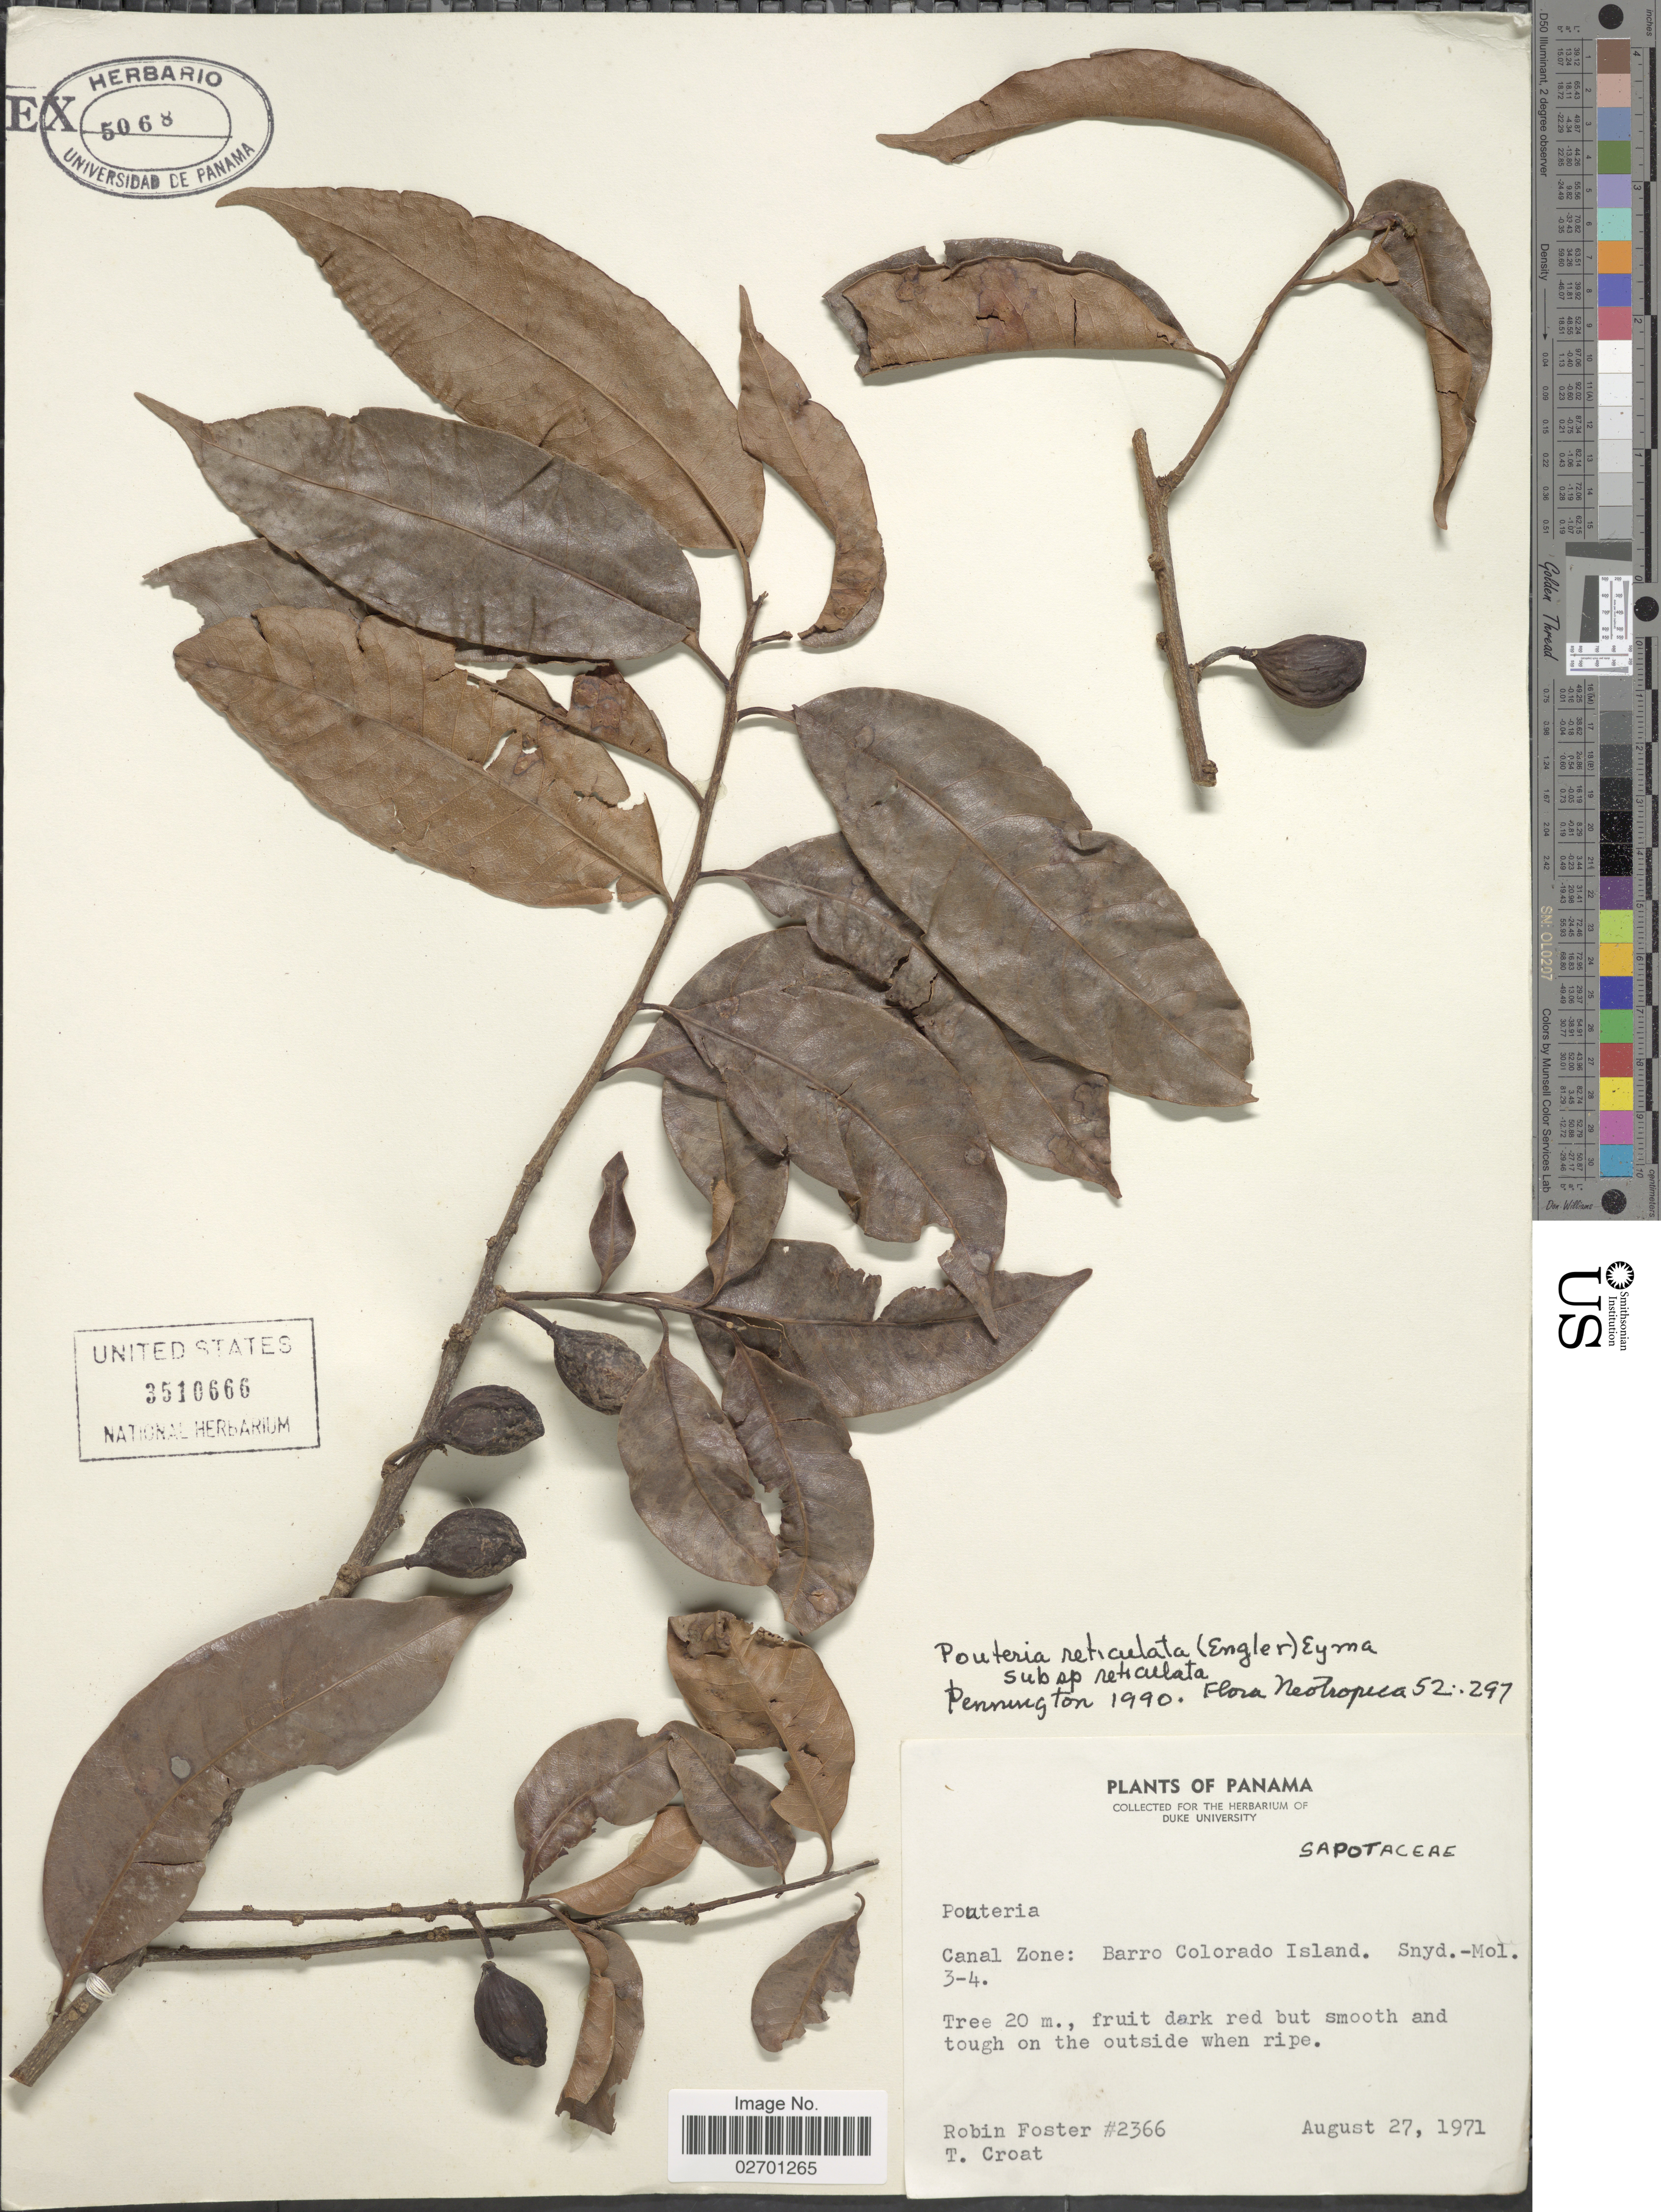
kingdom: Plantae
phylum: Tracheophyta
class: Magnoliopsida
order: Ericales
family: Sapotaceae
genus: Pouteria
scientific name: Pouteria reticulata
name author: (Engl.) Eyma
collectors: R. B. Foster & T. B. Croat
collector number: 2366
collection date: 1971-08-27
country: Panama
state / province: Panamá Oeste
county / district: Canal Zone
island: Barro Colorado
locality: Canal Zone: Barro Colorado Island, Sny.-Mol.3-4.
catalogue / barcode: US 3510666